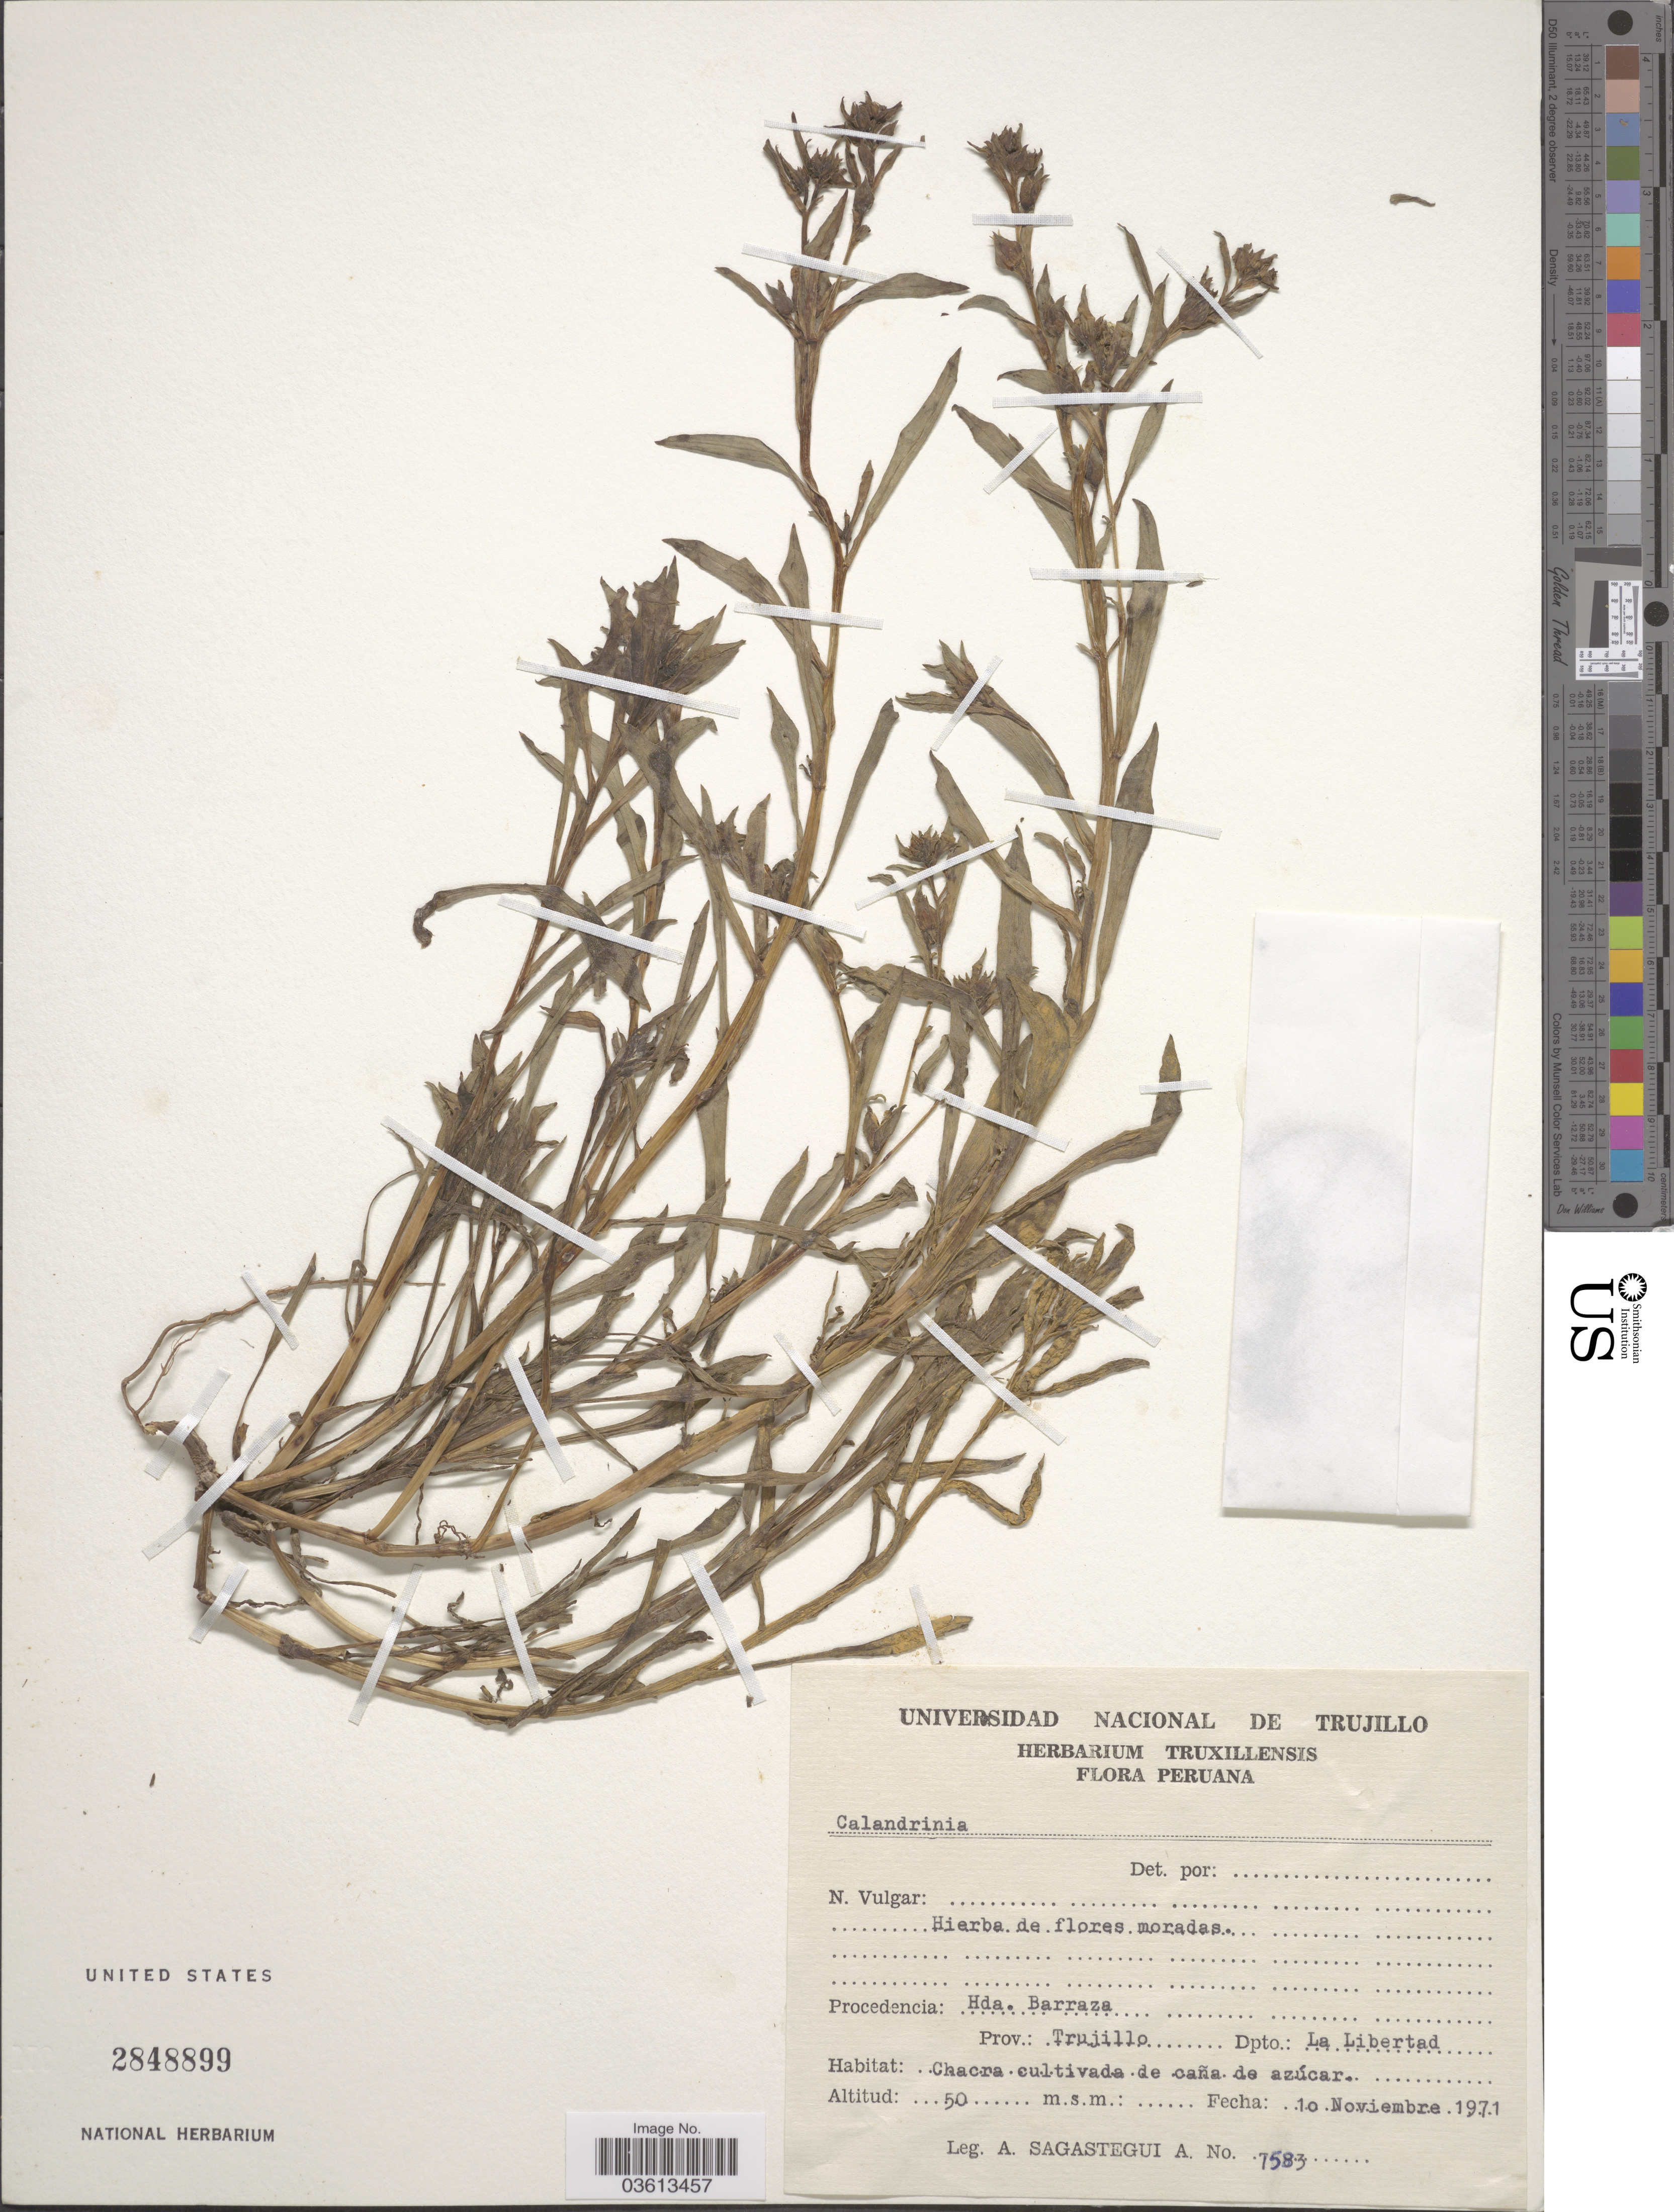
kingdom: Plantae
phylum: Tracheophyta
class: Magnoliopsida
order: Caryophyllales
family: Montiaceae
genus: Calandrinia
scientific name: Calandrinia ciliata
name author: (Ruiz & Pav.) DC.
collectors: A. Sagástegui A.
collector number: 7583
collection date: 1971-11-10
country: Peru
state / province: La Libertad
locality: Procedencia: Hda. Barraza. Prov.: Trujillo. Dpto.: La Libertad.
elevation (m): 50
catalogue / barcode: US 2848899